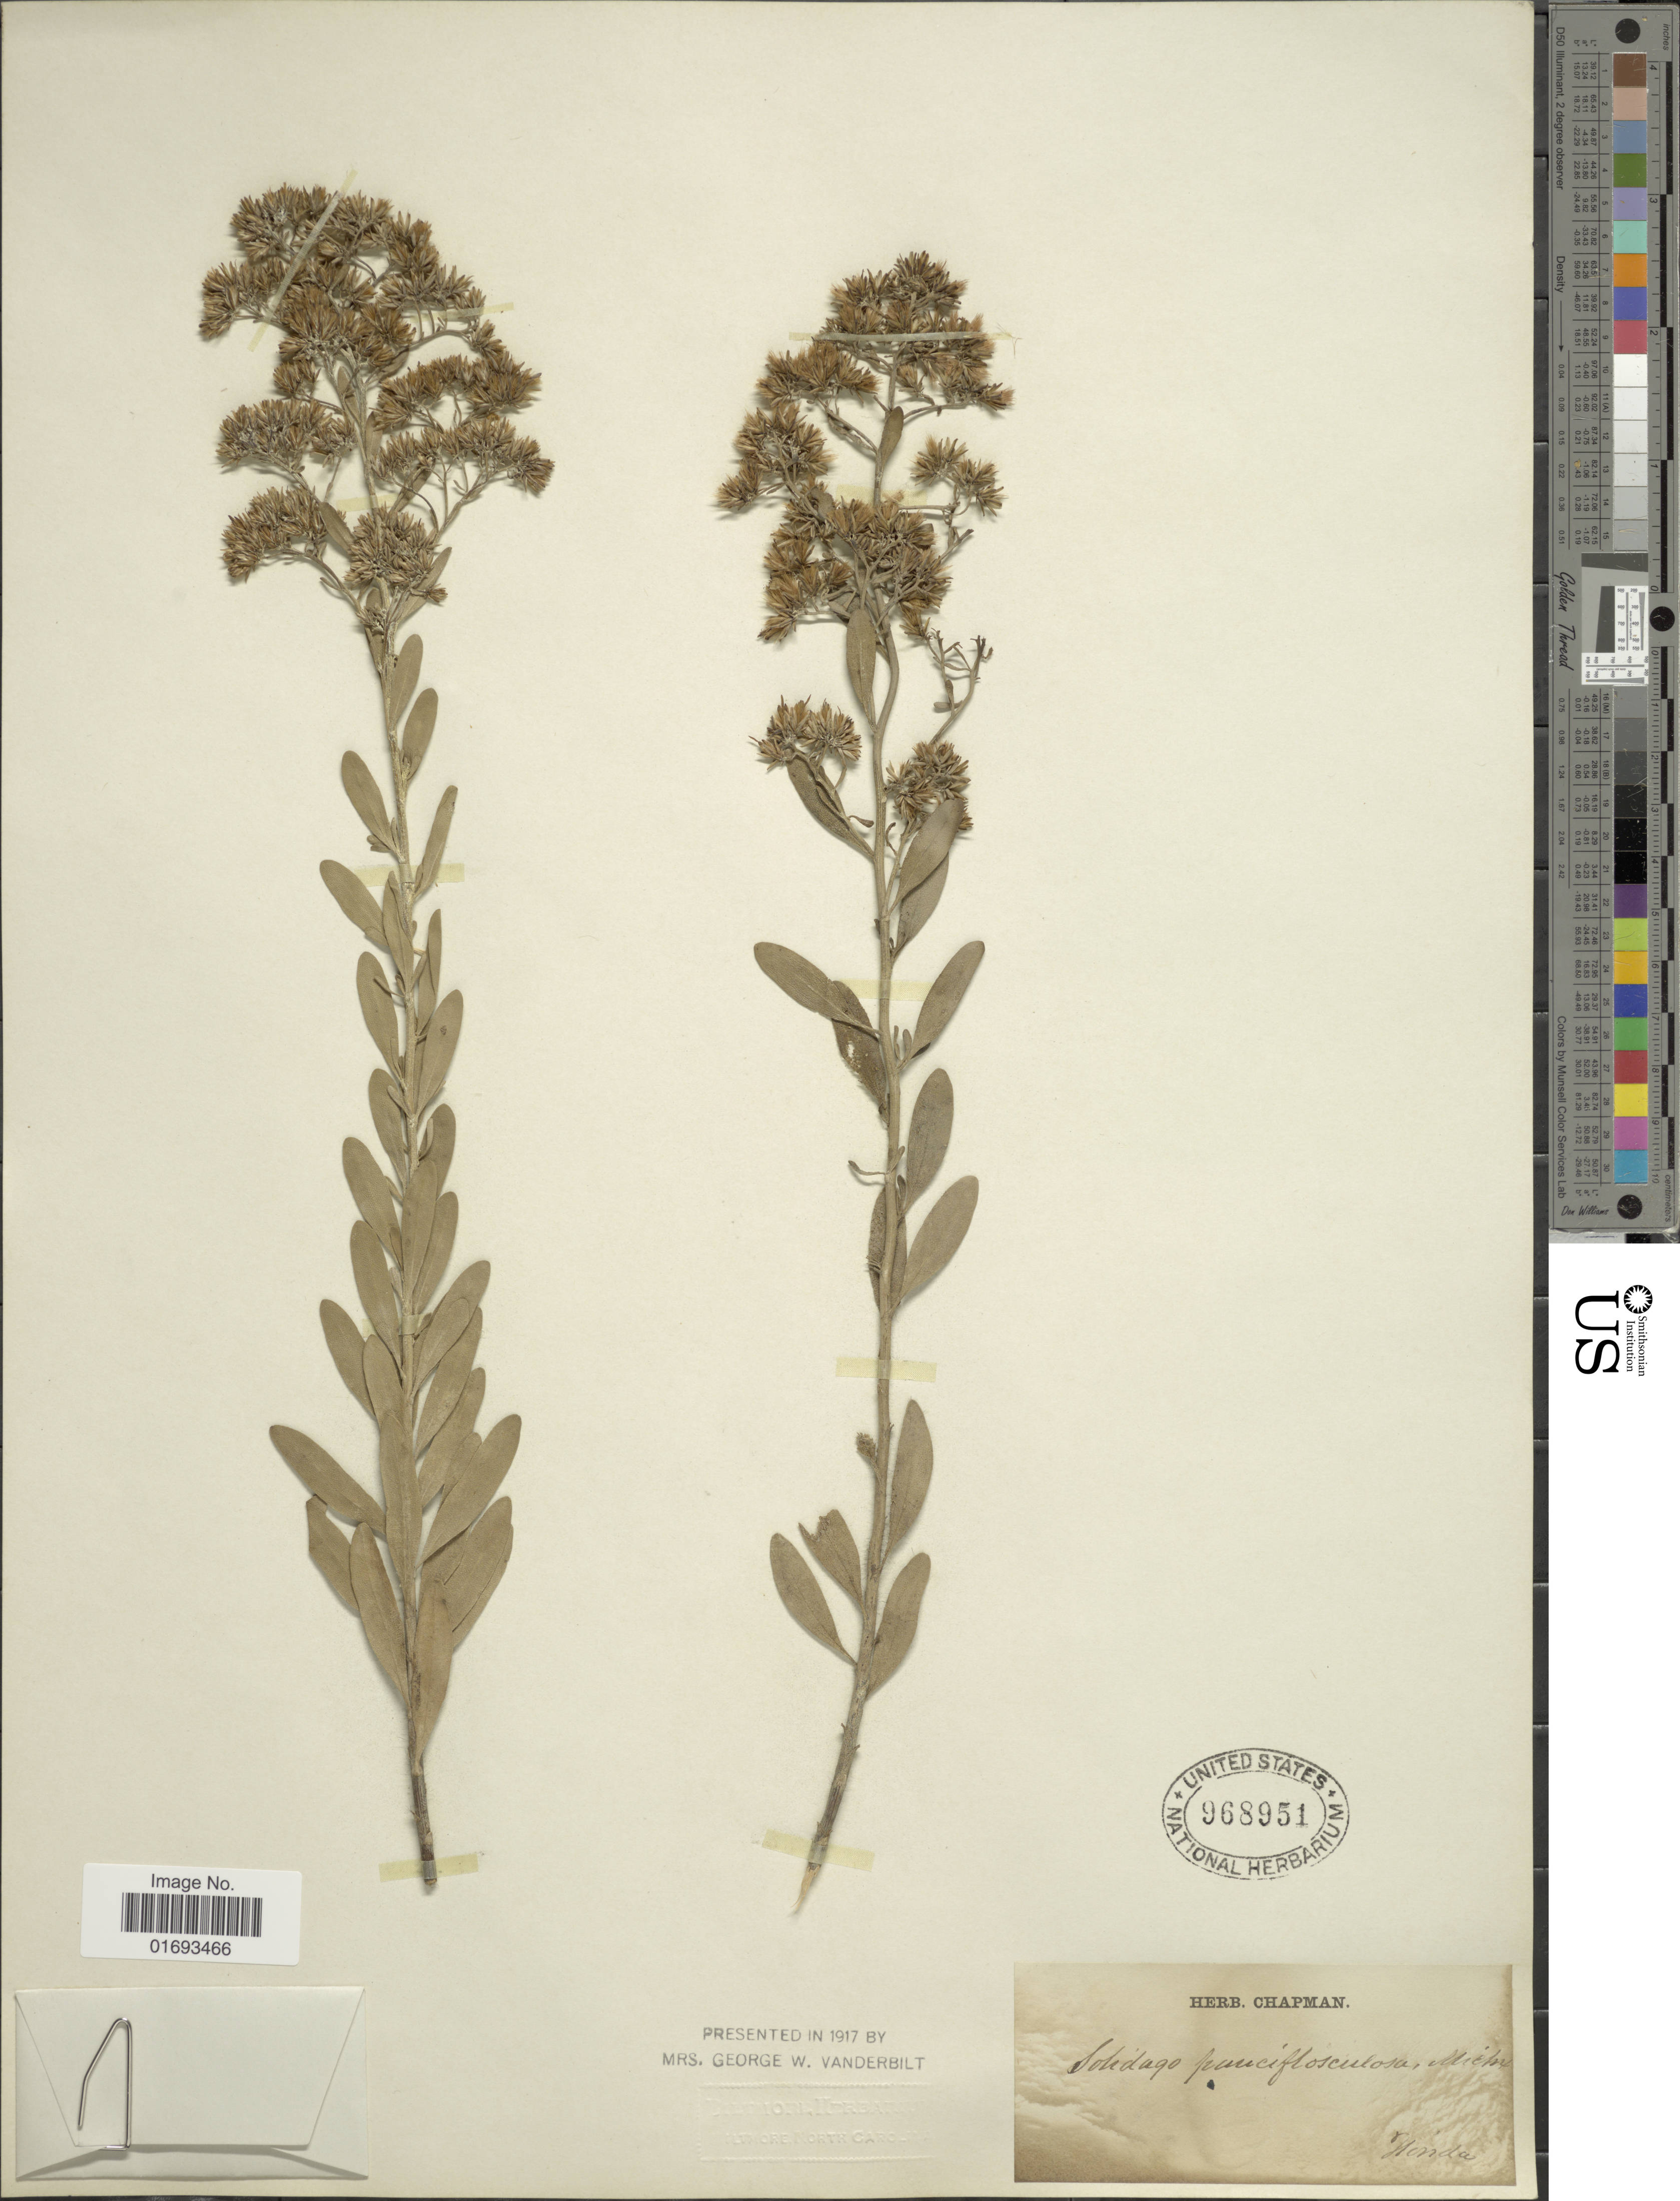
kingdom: Plantae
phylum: Tracheophyta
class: Magnoliopsida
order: Asterales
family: Asteraceae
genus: Chrysoma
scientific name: Chrysoma pauciflosculosa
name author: (Michx.) Greene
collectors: ex herb. Chapman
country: United States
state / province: Florida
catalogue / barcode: US 968951